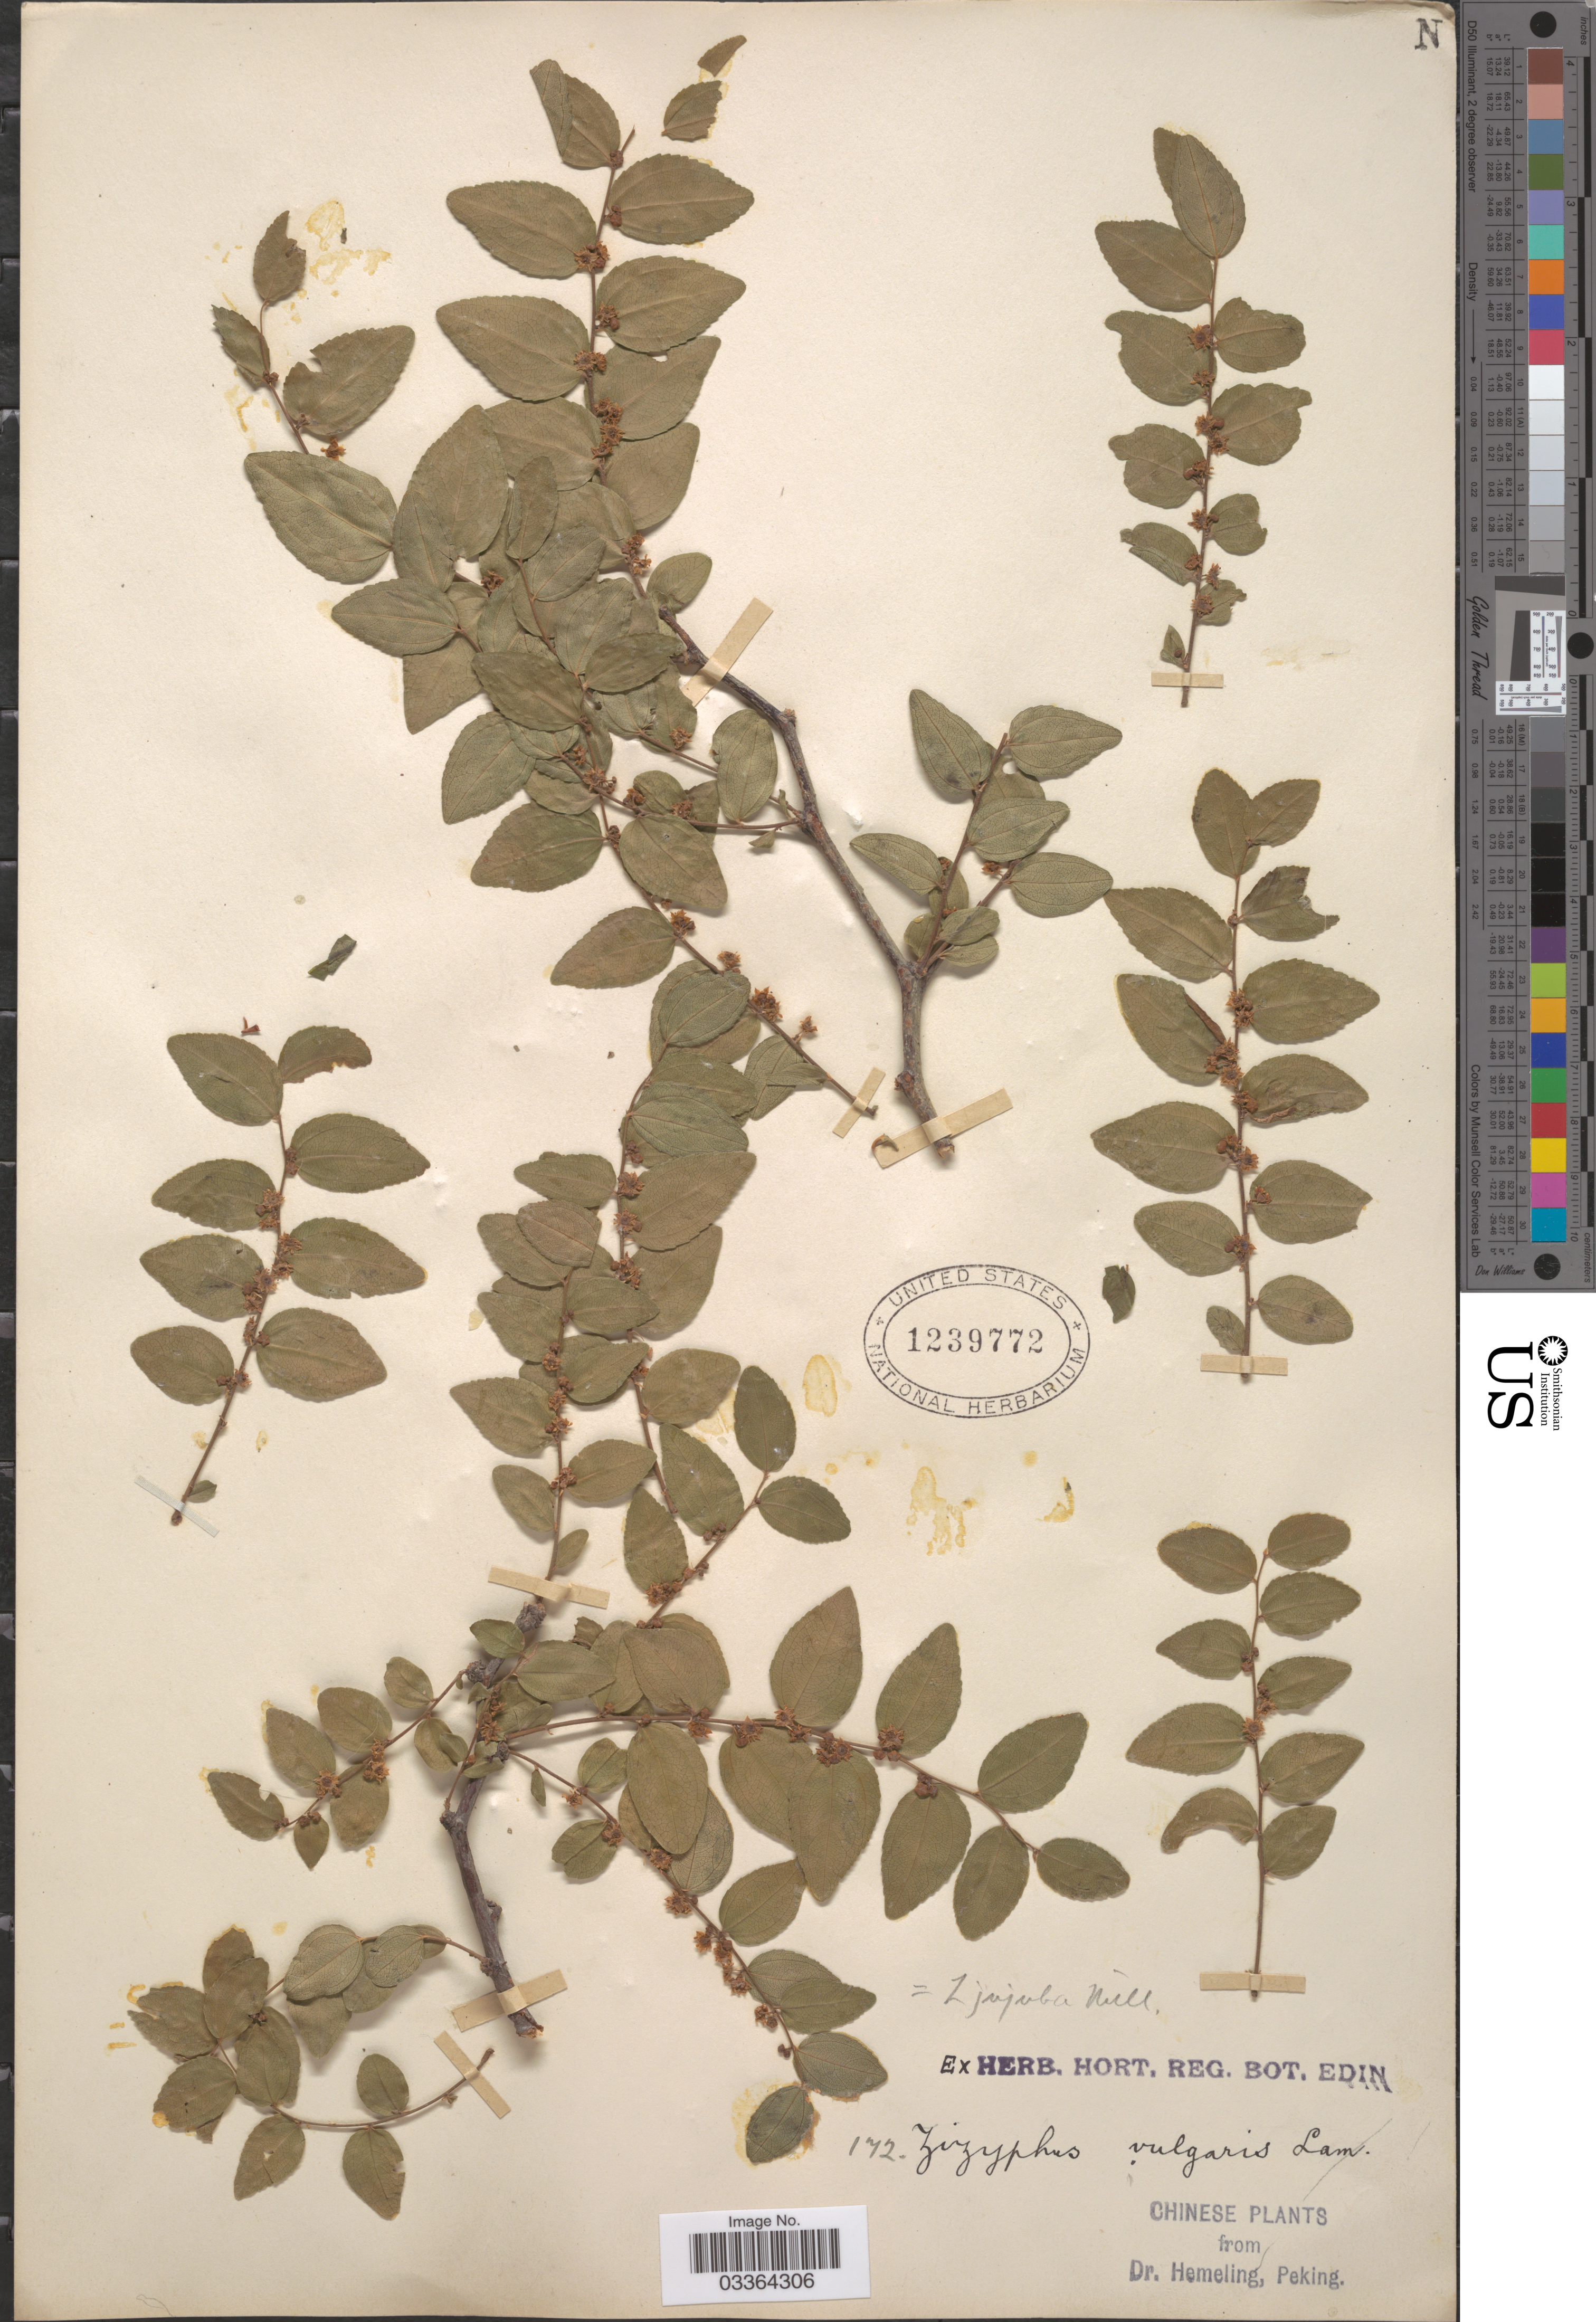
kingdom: Plantae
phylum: Tracheophyta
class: Magnoliopsida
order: Rosales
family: Rhamnaceae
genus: Ziziphus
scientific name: Ziziphus jujuba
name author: Mill.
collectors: Hemeling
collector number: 172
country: China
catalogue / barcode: US 1239772